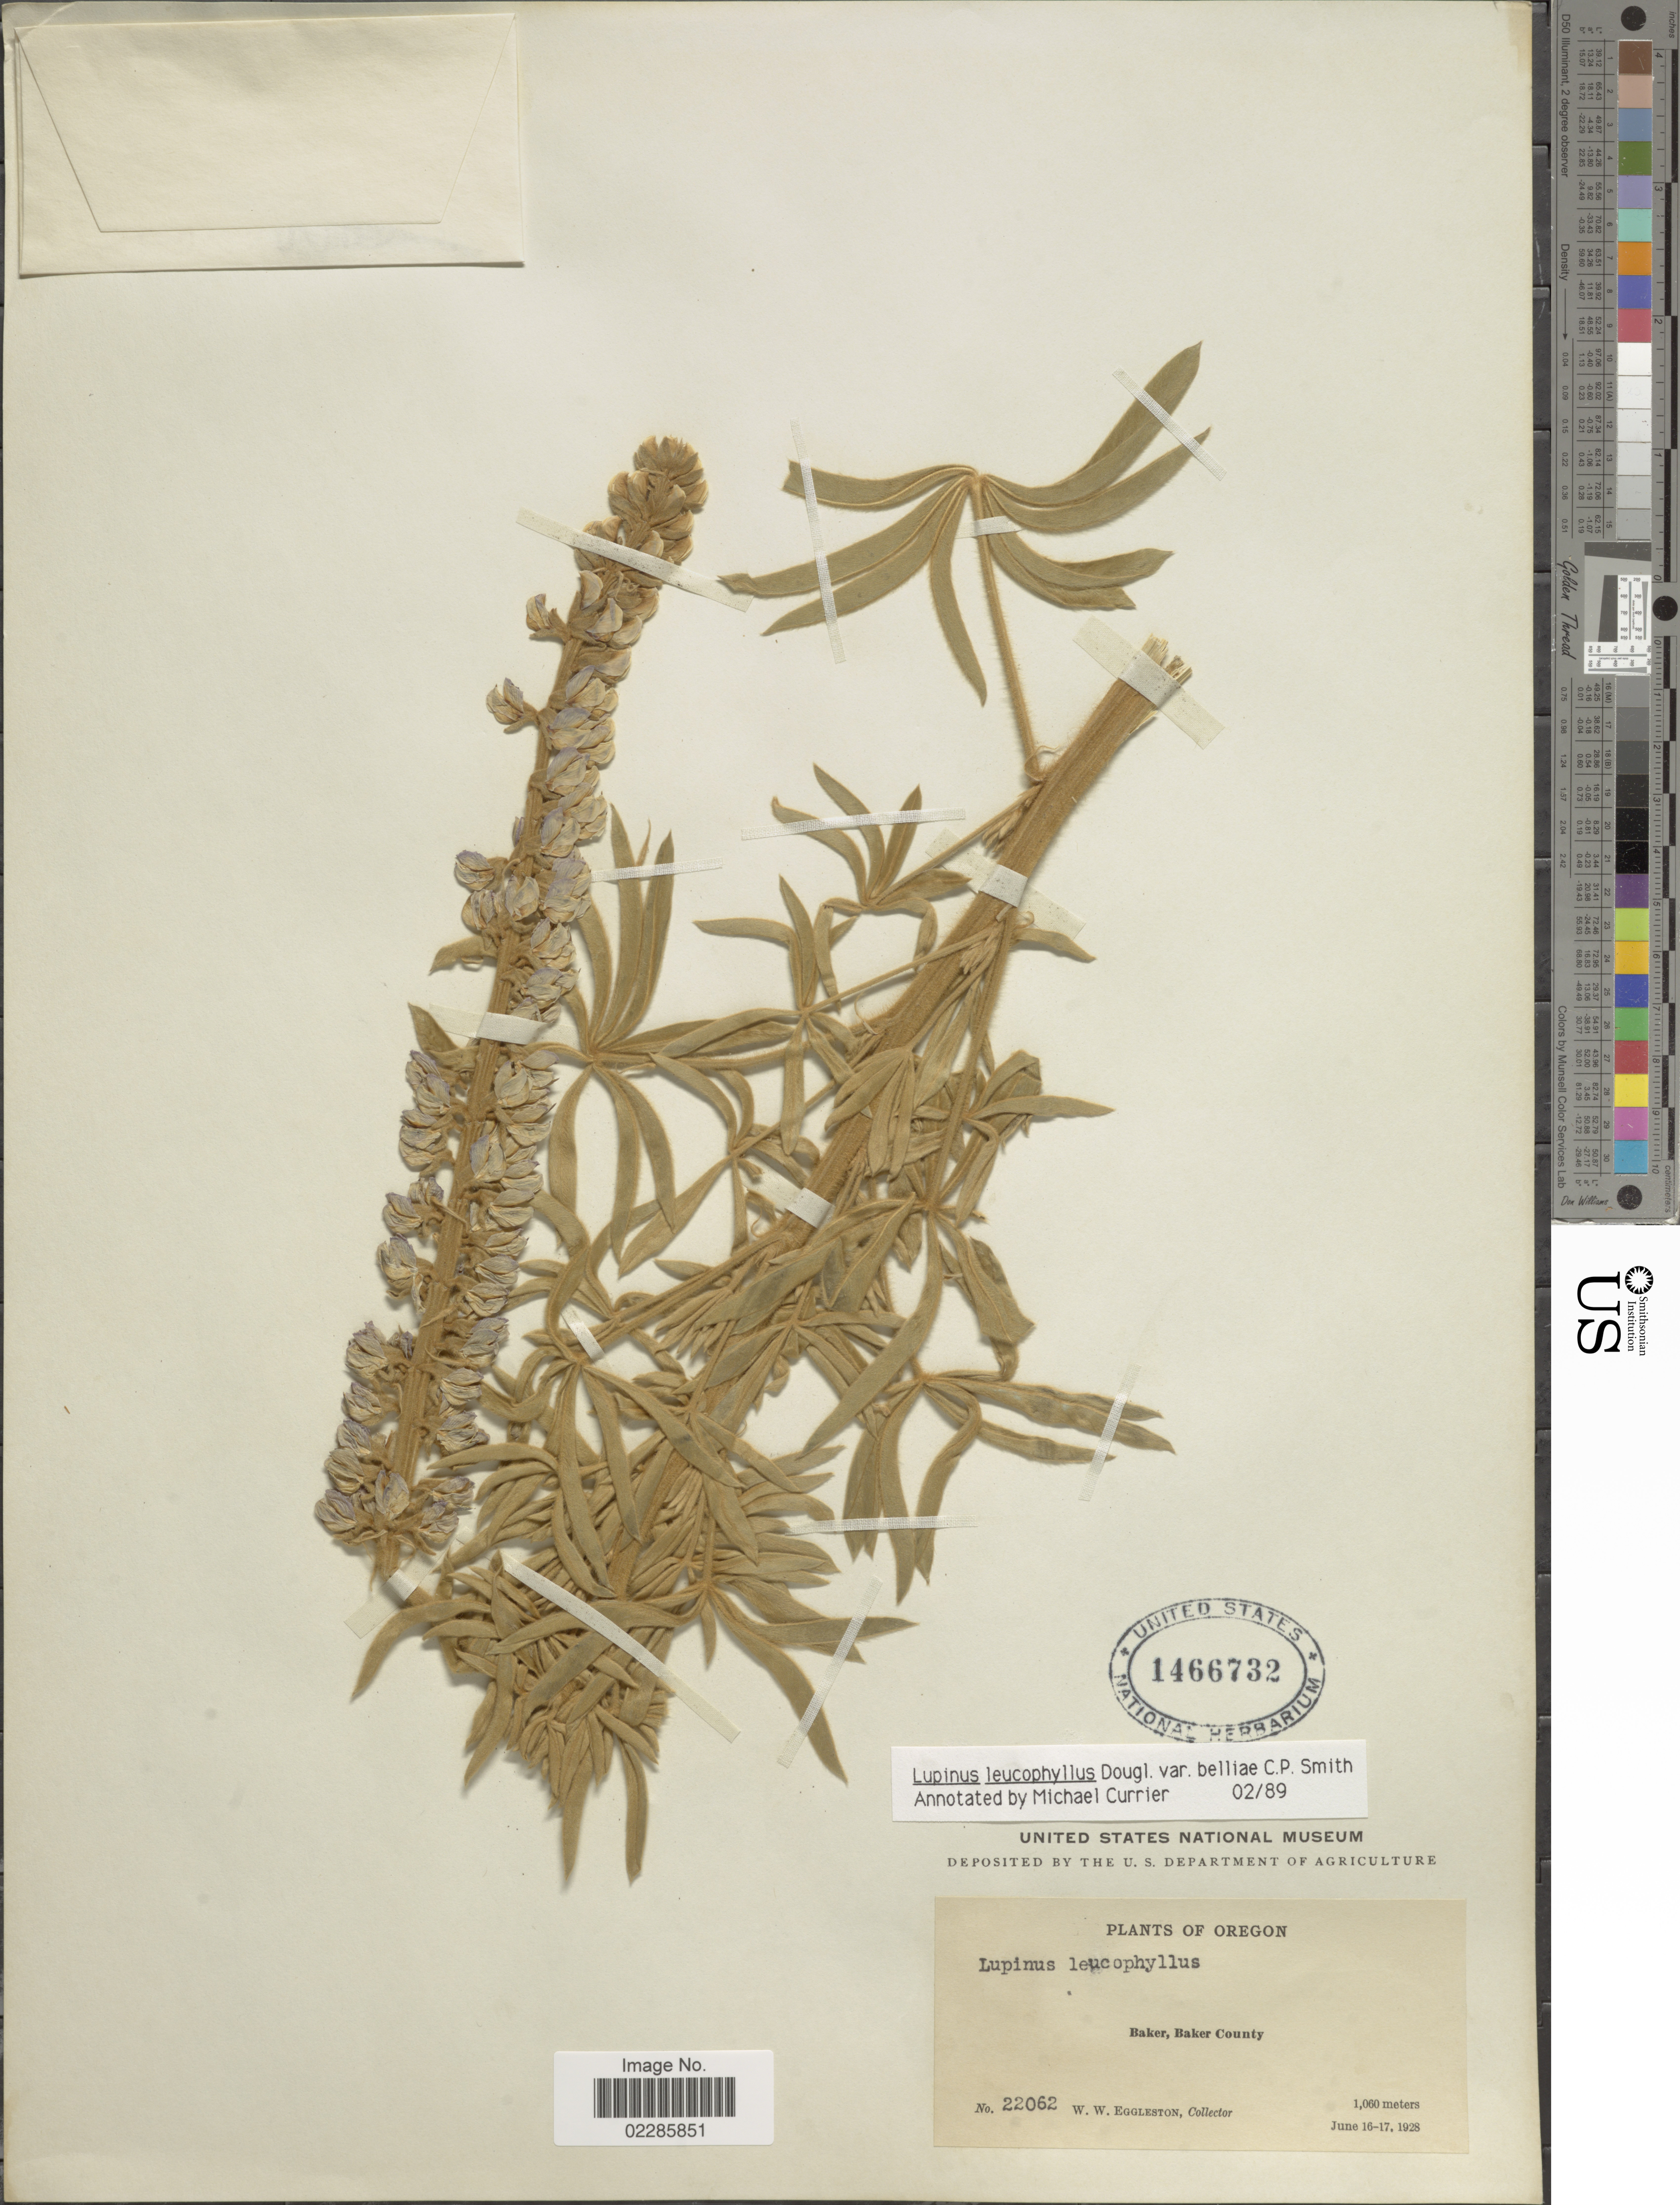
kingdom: Plantae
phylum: Tracheophyta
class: Magnoliopsida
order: Fabales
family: Fabaceae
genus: Lupinus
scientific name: Lupinus leucophyllus var. belliae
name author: C.P. Sm.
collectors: W. W. Eggleston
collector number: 22062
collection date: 1928-06-16/1928-06-17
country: United States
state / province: Oregon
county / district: Baker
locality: Baker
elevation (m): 1060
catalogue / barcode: US 1466732